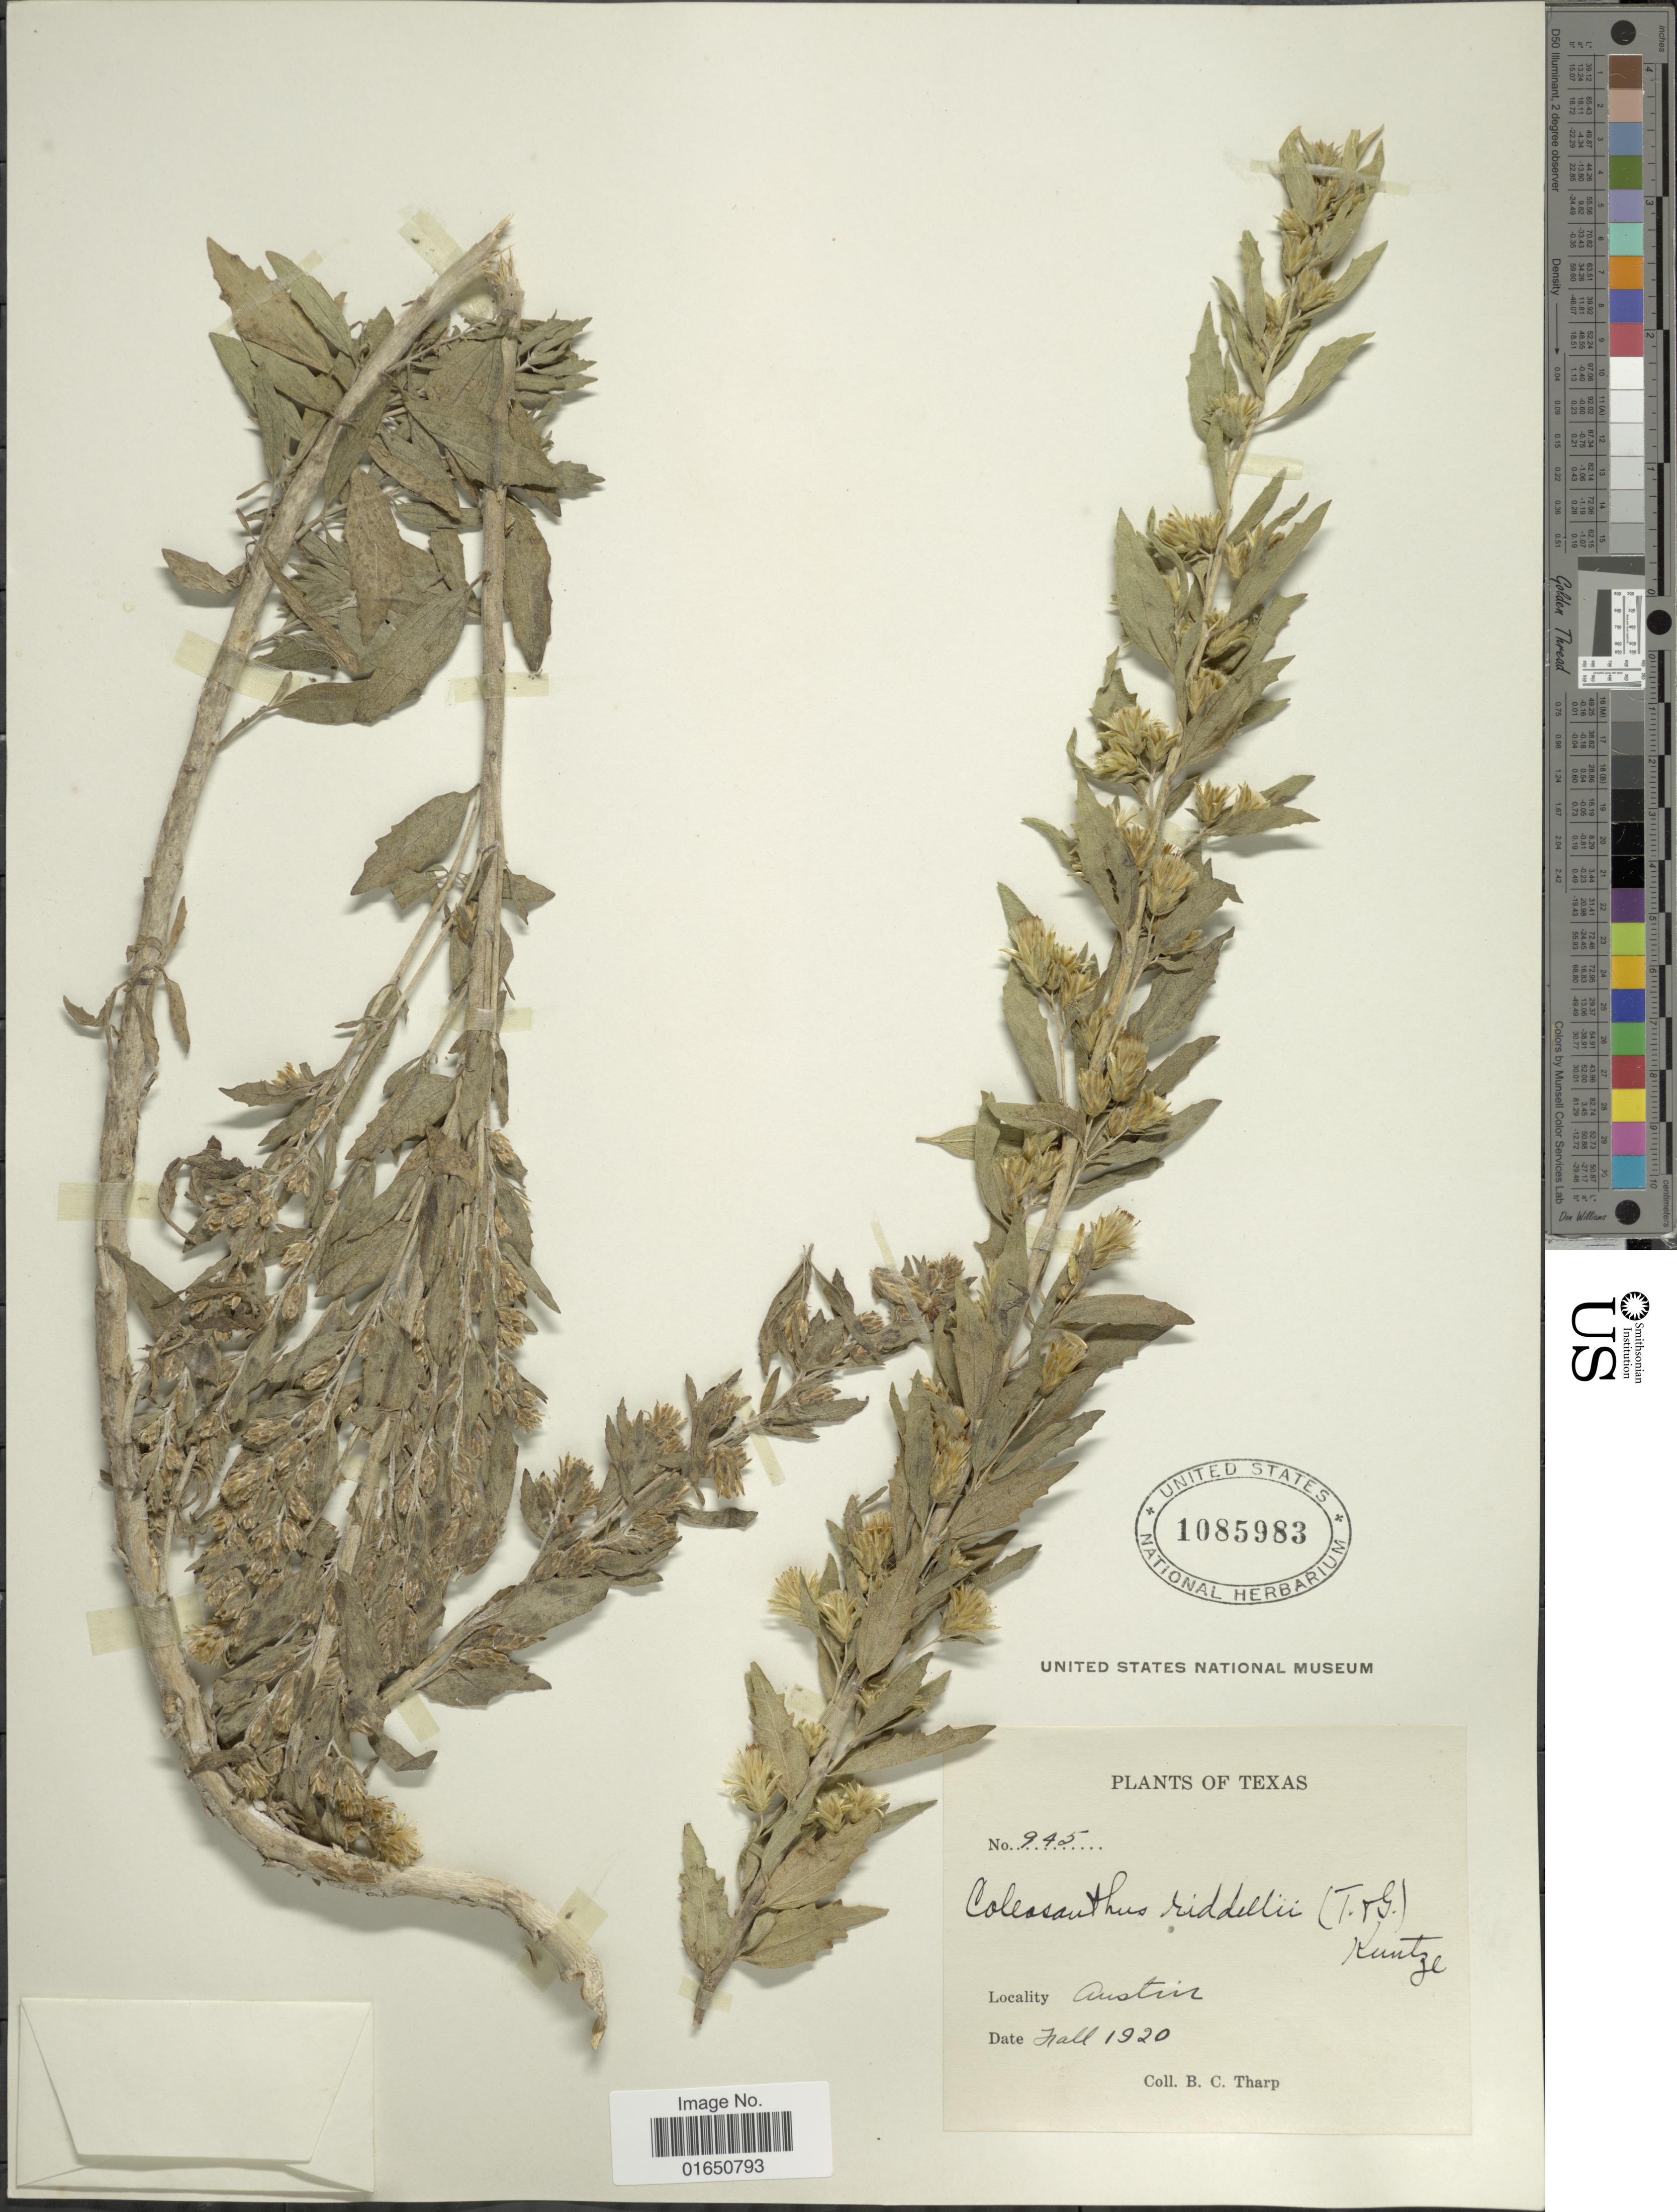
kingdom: Plantae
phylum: Tracheophyta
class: Magnoliopsida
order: Asterales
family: Asteraceae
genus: Brickellia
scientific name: Brickellia dentata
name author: (DC.) Sch. Bip.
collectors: B. C. Tharp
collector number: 945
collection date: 1920-05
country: United States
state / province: Texas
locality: Austin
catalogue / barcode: US 1085983